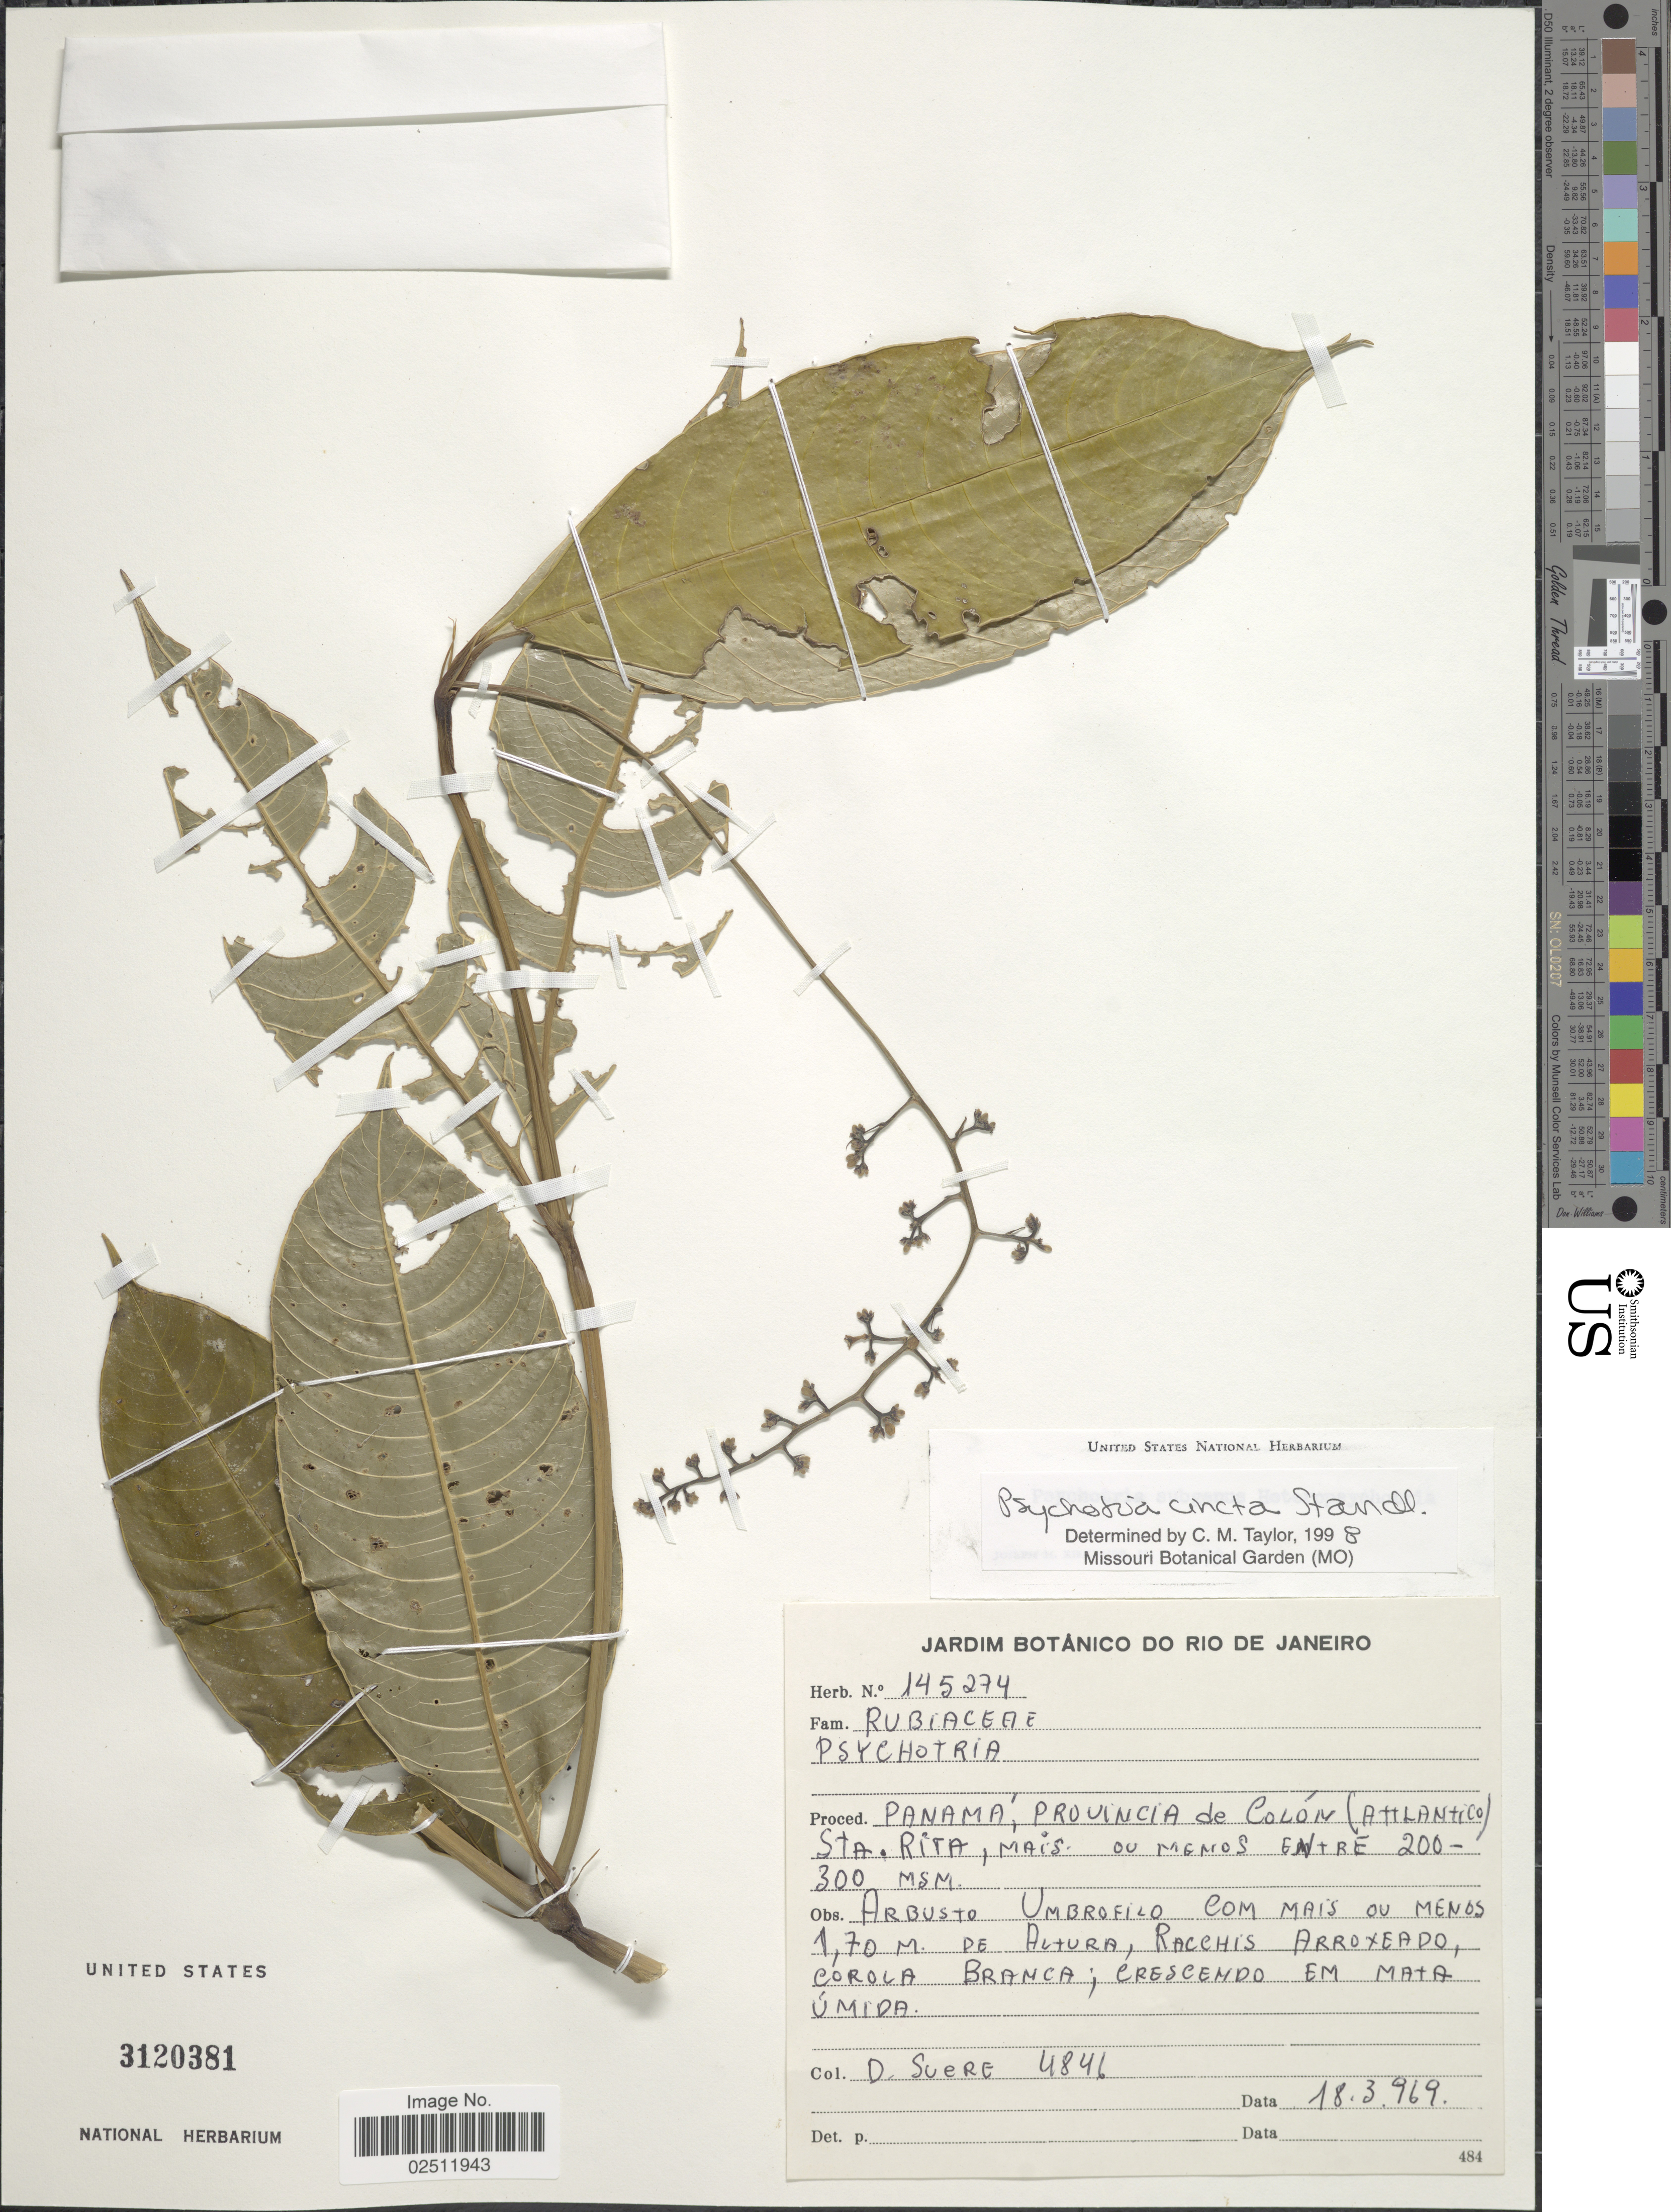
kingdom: Plantae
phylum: Tracheophyta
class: Magnoliopsida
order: Gentianales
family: Rubiaceae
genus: Psychotria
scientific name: Psychotria cincta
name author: Standl.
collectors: D. Sucre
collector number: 4846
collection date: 1969-03-18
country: Panama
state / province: Colón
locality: Atlantico. Sta. Rita.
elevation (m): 200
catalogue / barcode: US 3120381